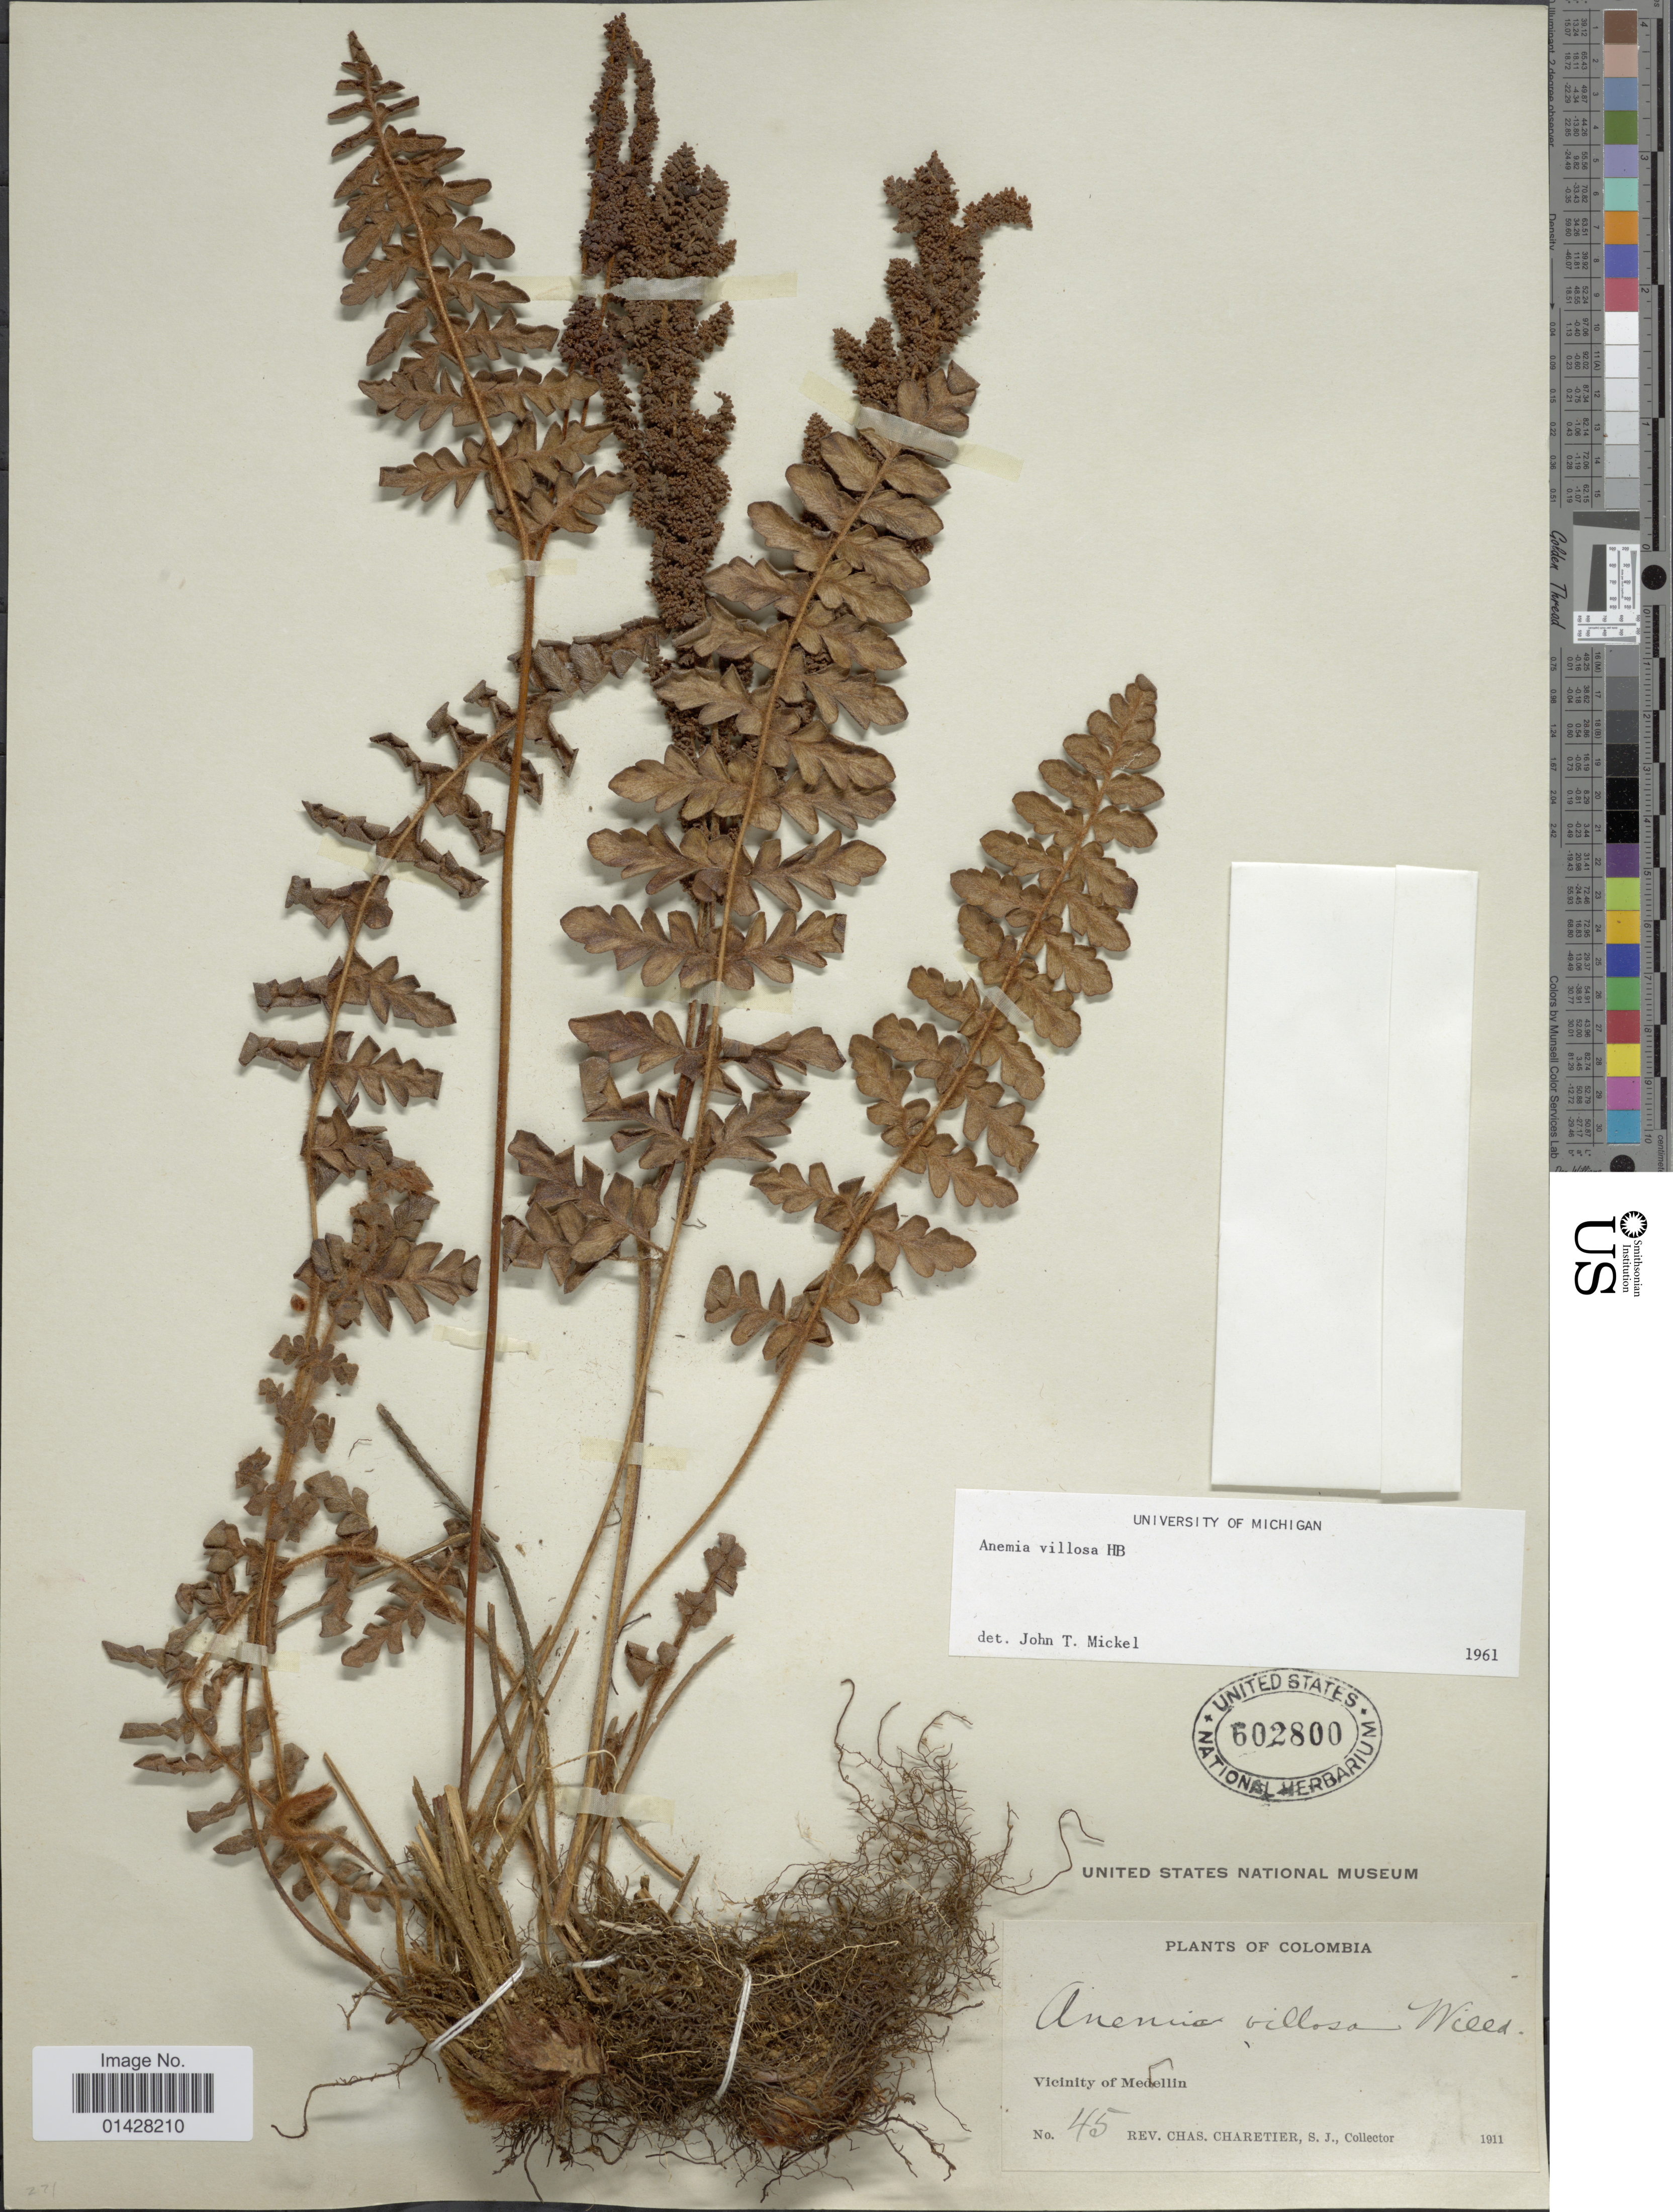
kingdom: Plantae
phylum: Tracheophyta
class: Polypodiopsida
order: Schizaeales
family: Anemiaceae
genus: Anemia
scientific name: Anemia villosa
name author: Humb. & Bonpl. ex Willd.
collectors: C. Charetier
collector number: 45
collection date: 1911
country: Colombia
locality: Vicinity of Medellin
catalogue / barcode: US 602800